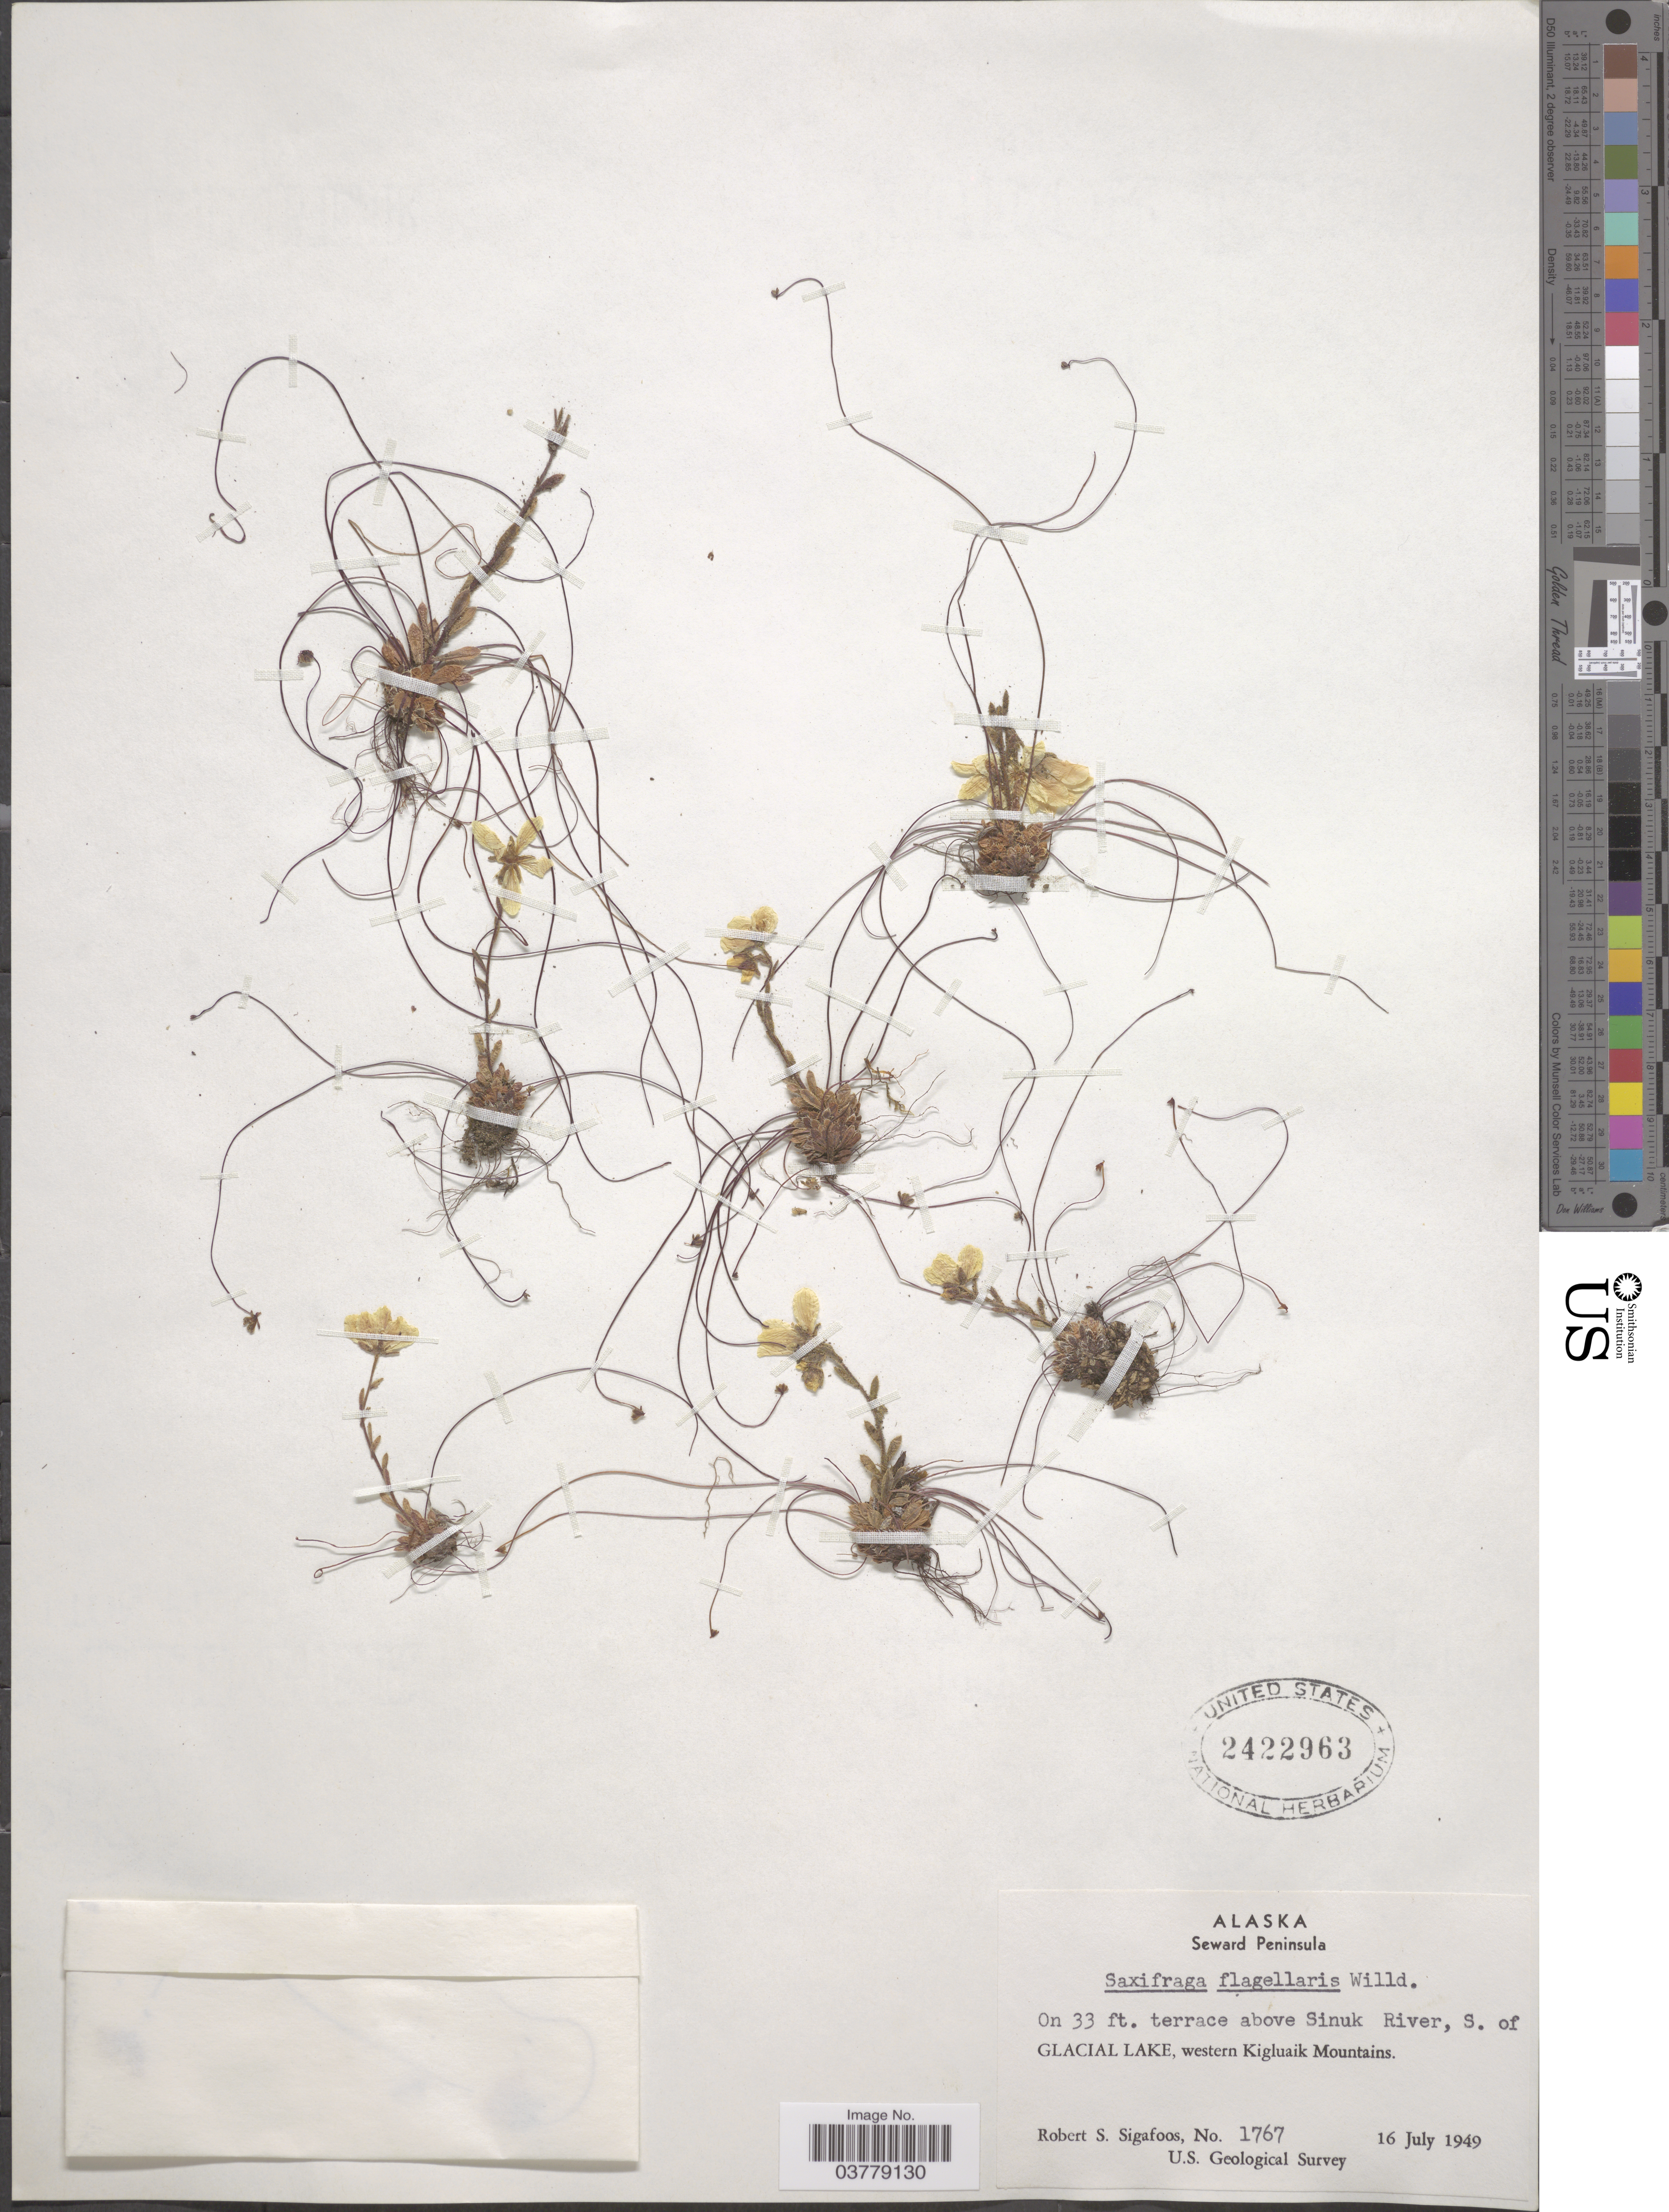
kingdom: Plantae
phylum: Tracheophyta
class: Magnoliopsida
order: Saxifragales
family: Saxifragaceae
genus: Saxifraga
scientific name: Saxifraga flagellaris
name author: Willd. ex Sternb.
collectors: R. Sigafoos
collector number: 1767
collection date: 1949-07-16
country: United States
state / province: Alaska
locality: Seward Peninsula. On terrace above Sinuk River, S. of Glacial Lake, western Kigluaik Mountains.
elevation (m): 10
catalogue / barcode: US 2422963